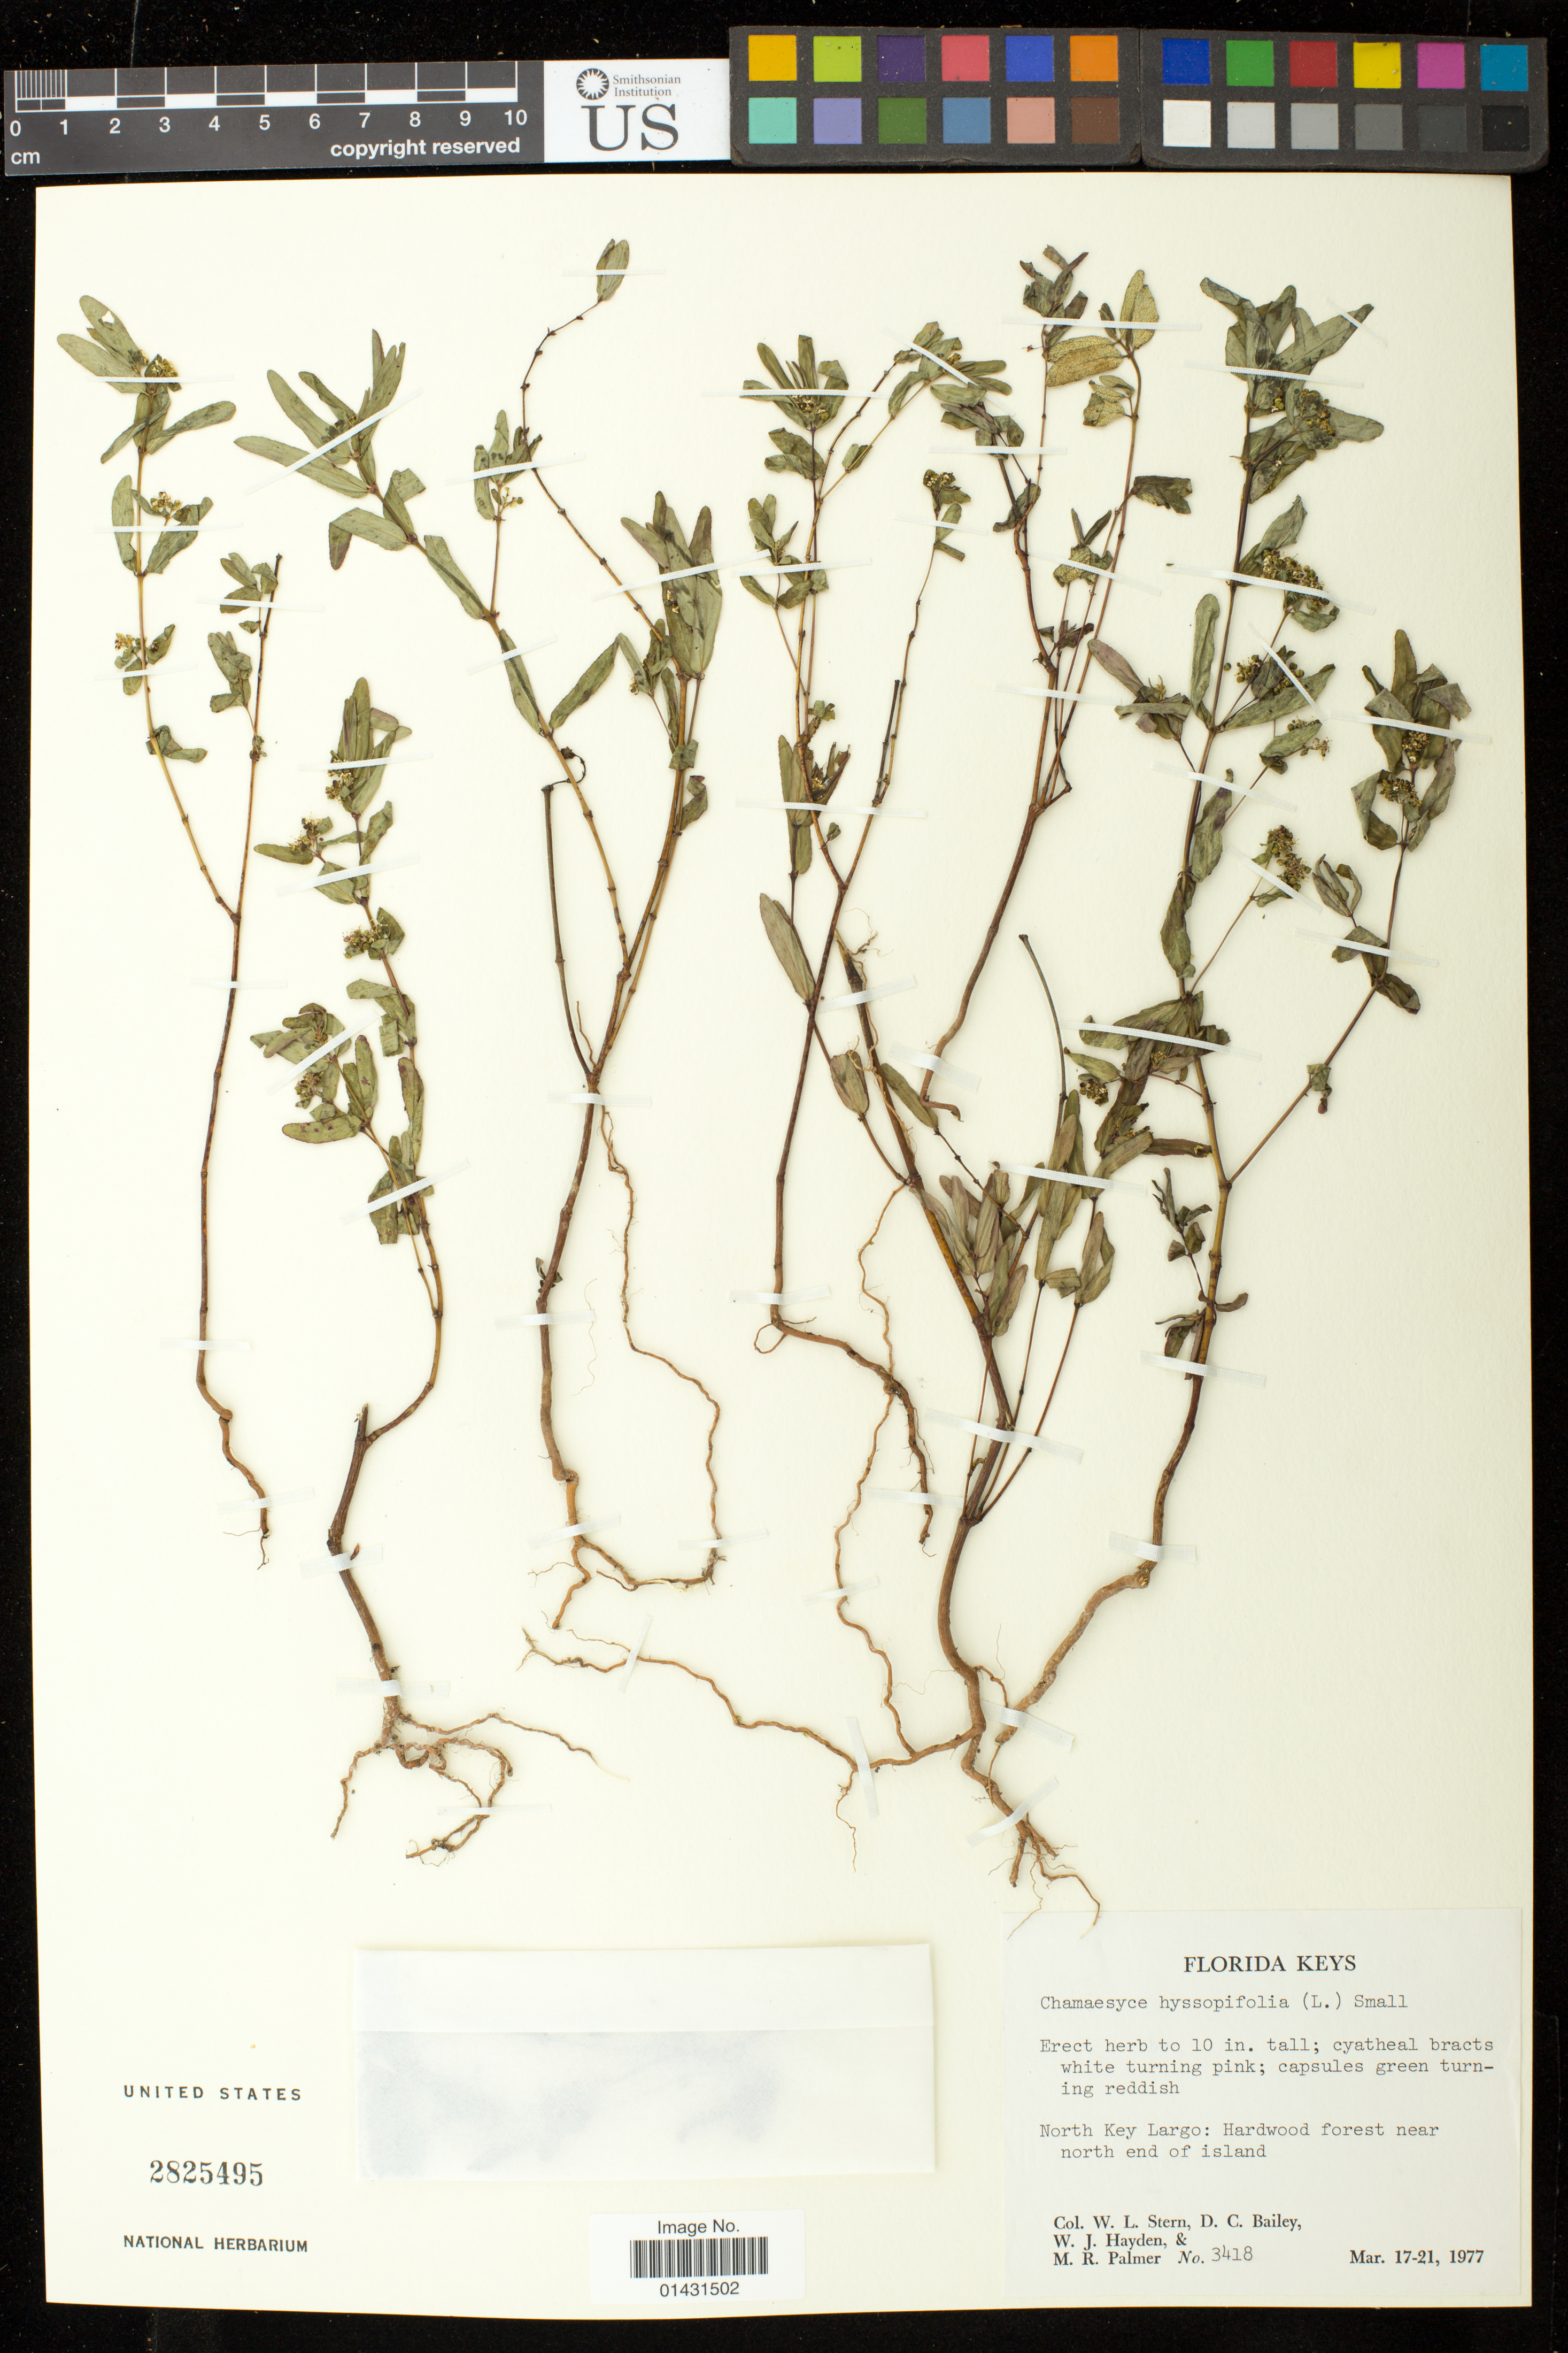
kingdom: Plantae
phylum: Tracheophyta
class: Magnoliopsida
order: Malpighiales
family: Euphorbiaceae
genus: Euphorbia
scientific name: Euphorbia hyssopifolia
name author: L.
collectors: W. L. Stern, D. C. Bailey, W. Hayden & M. R. Palmer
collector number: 3418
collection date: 1977-03-17/1977-03-21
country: United States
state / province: Florida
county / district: Monroe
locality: North Key Largo: Hardwood forest near north end of Island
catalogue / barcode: US 2825495